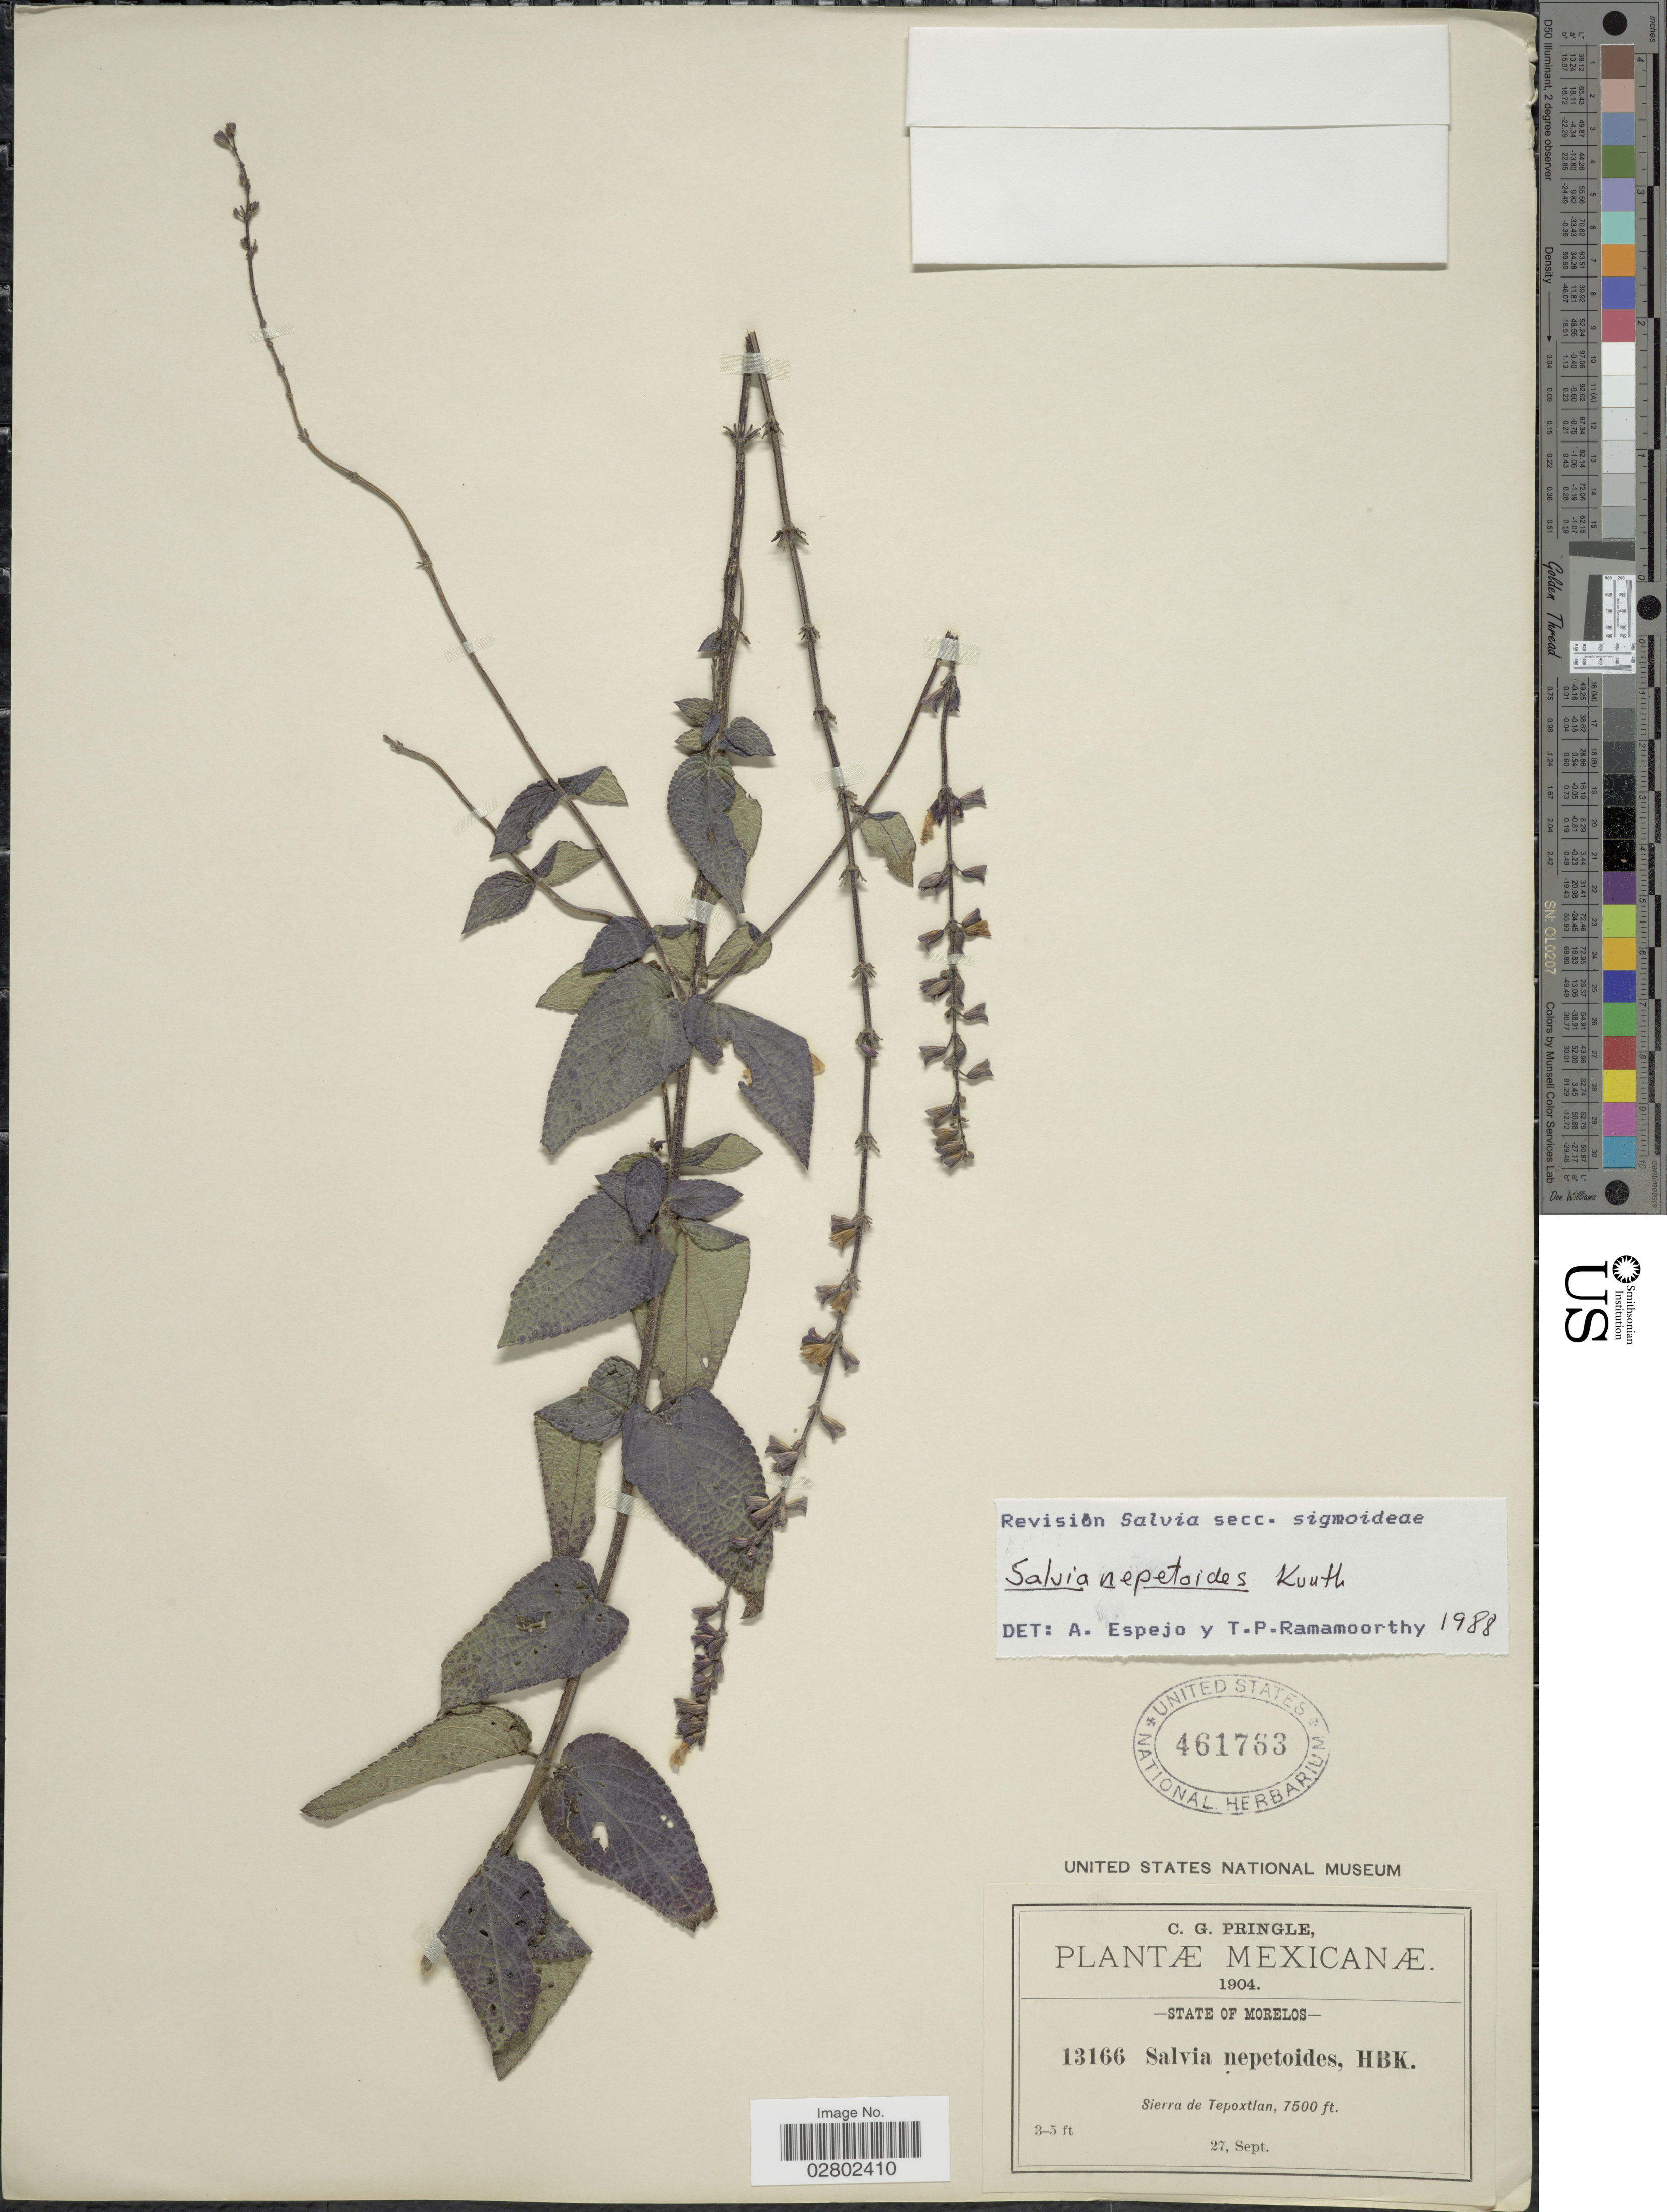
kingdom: Plantae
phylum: Tracheophyta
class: Magnoliopsida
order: Lamiales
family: Lamiaceae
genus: Salvia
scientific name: Salvia nepetoides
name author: Kunth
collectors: C. G. Pringle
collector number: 13166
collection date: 1904-09-27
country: Mexico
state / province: Morelos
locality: Sierra de Tepoxtlan.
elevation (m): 2286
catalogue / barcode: US 461763